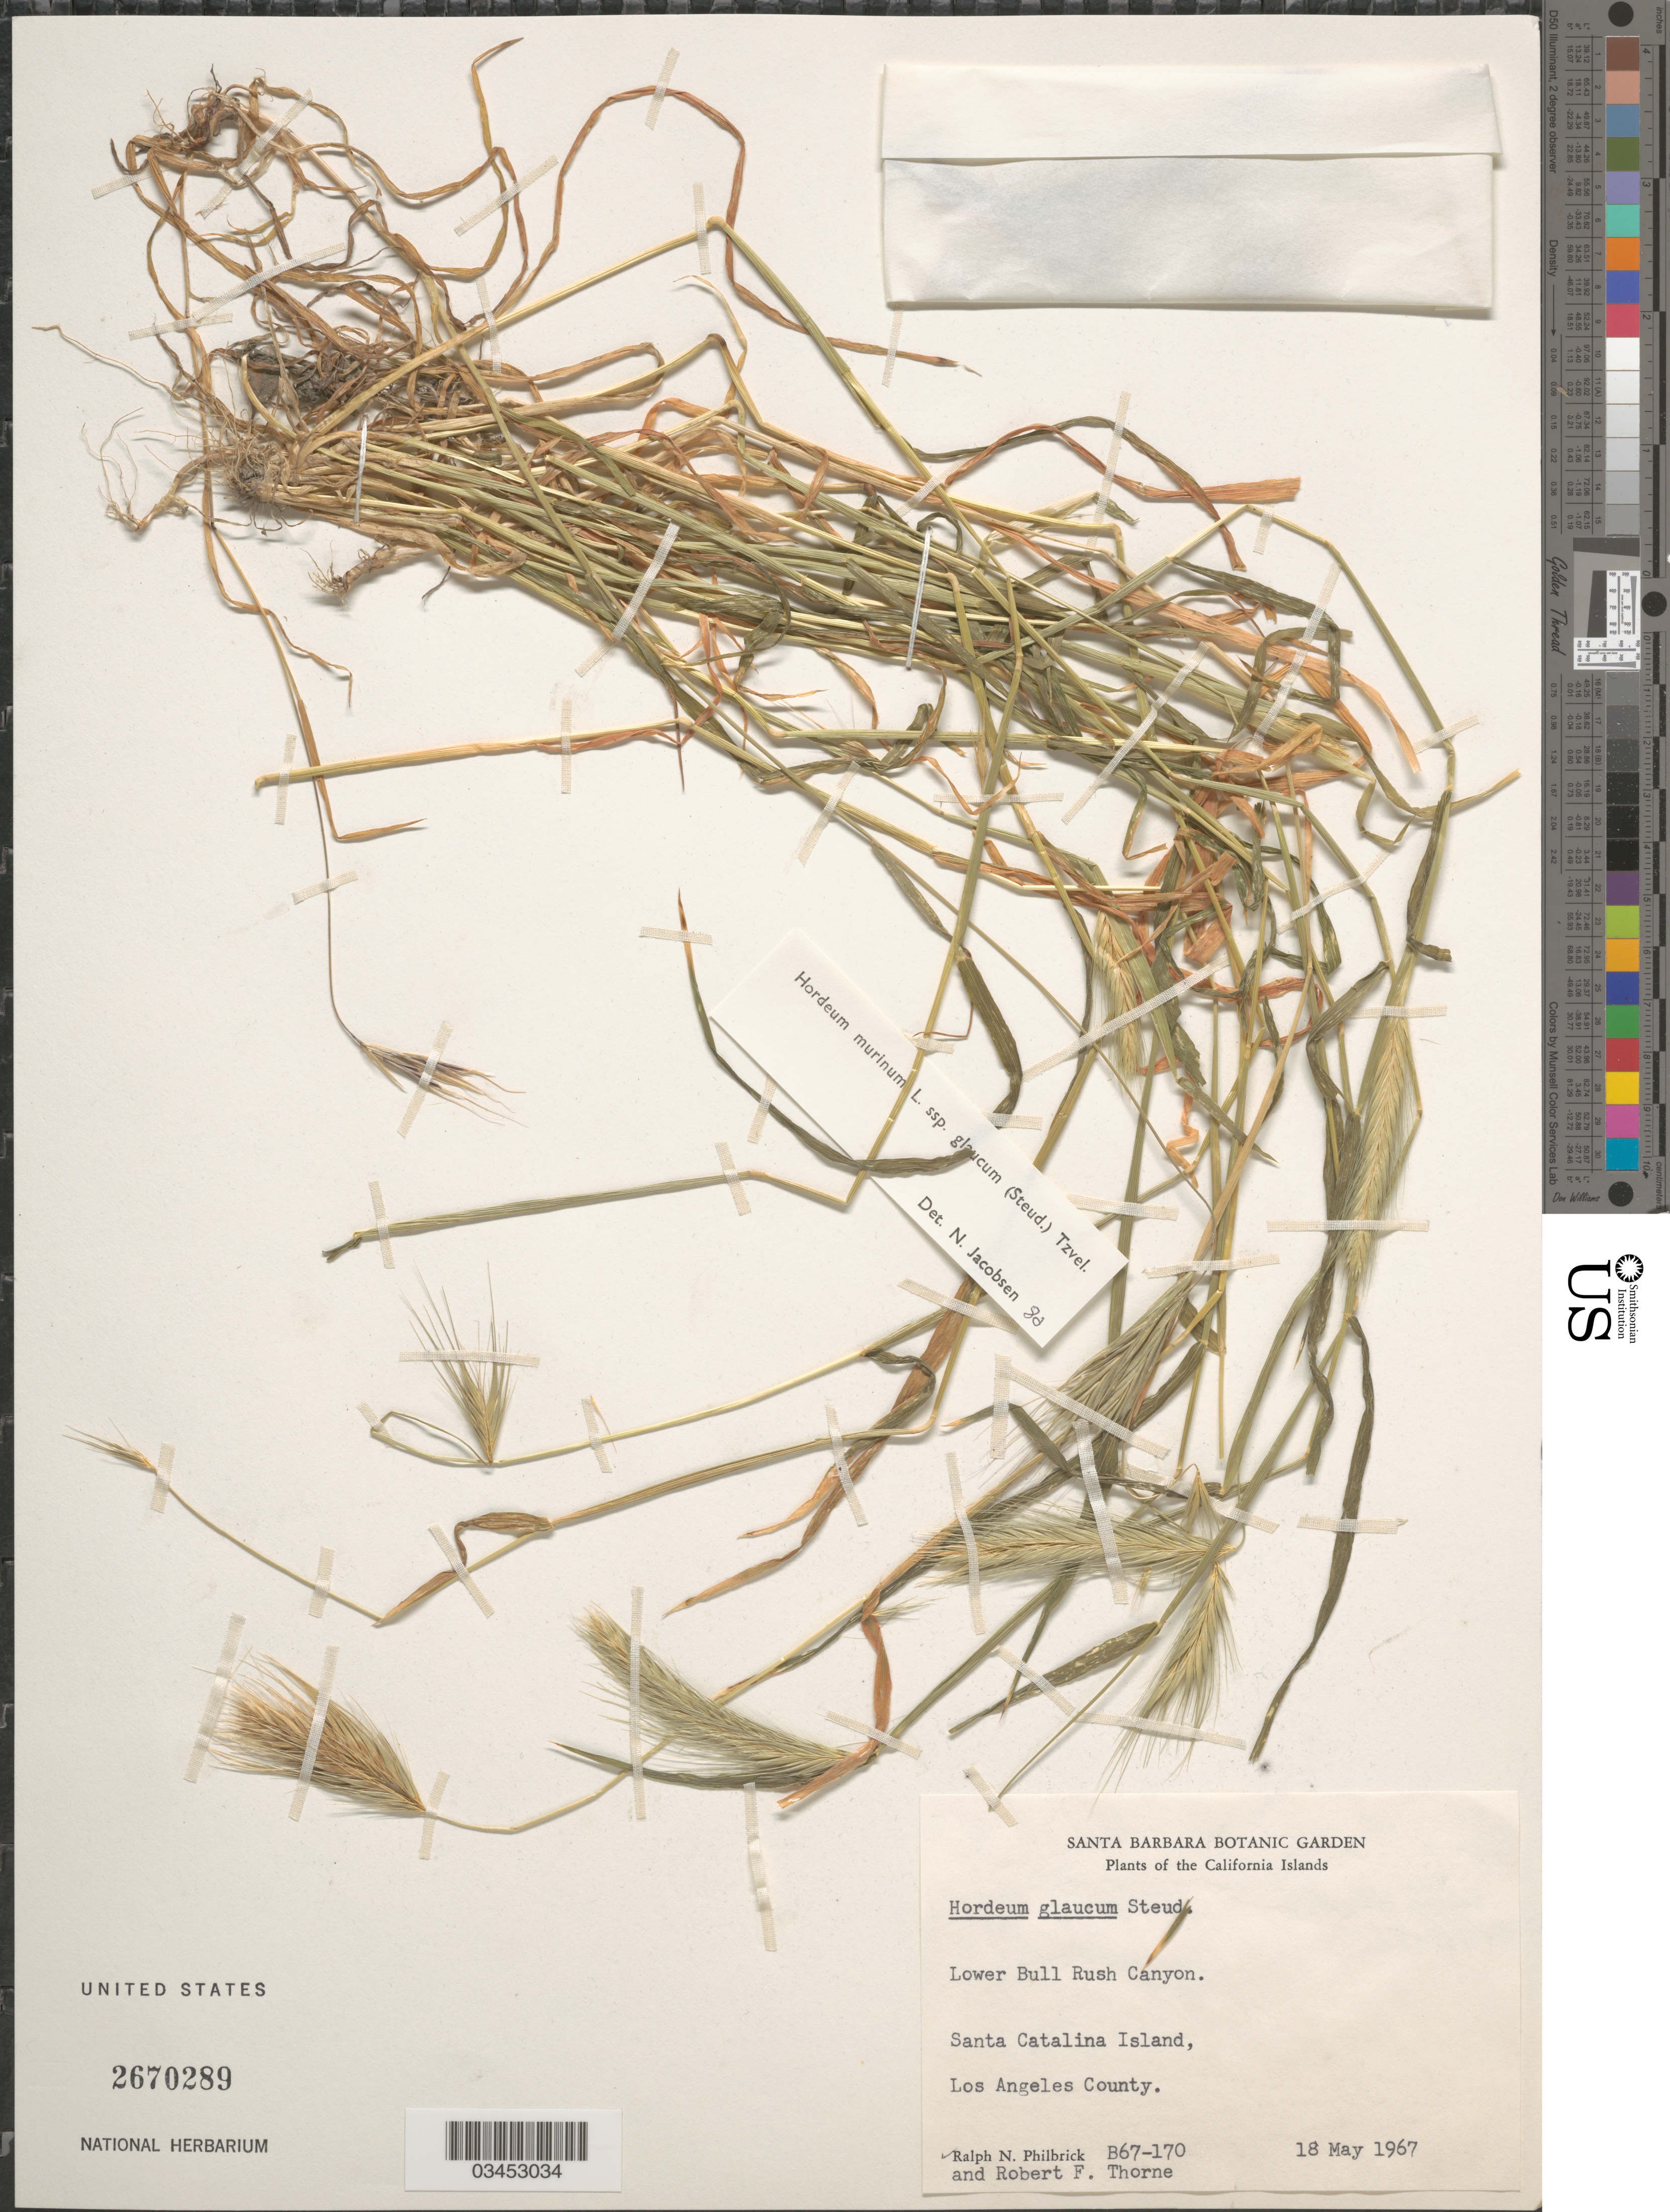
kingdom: Plantae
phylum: Tracheophyta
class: Liliopsida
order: Poales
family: Poaceae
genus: Hordeum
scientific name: Hordeum murinum subsp. glaucum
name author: (Steud.) Tzvelev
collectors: R. Philbrick & R. F. Thorne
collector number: B67-170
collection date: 1967-05-18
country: United States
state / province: California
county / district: Los Angeles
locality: California Islands. Santa Catalina Island, Los Angeles County.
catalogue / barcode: US 2670289